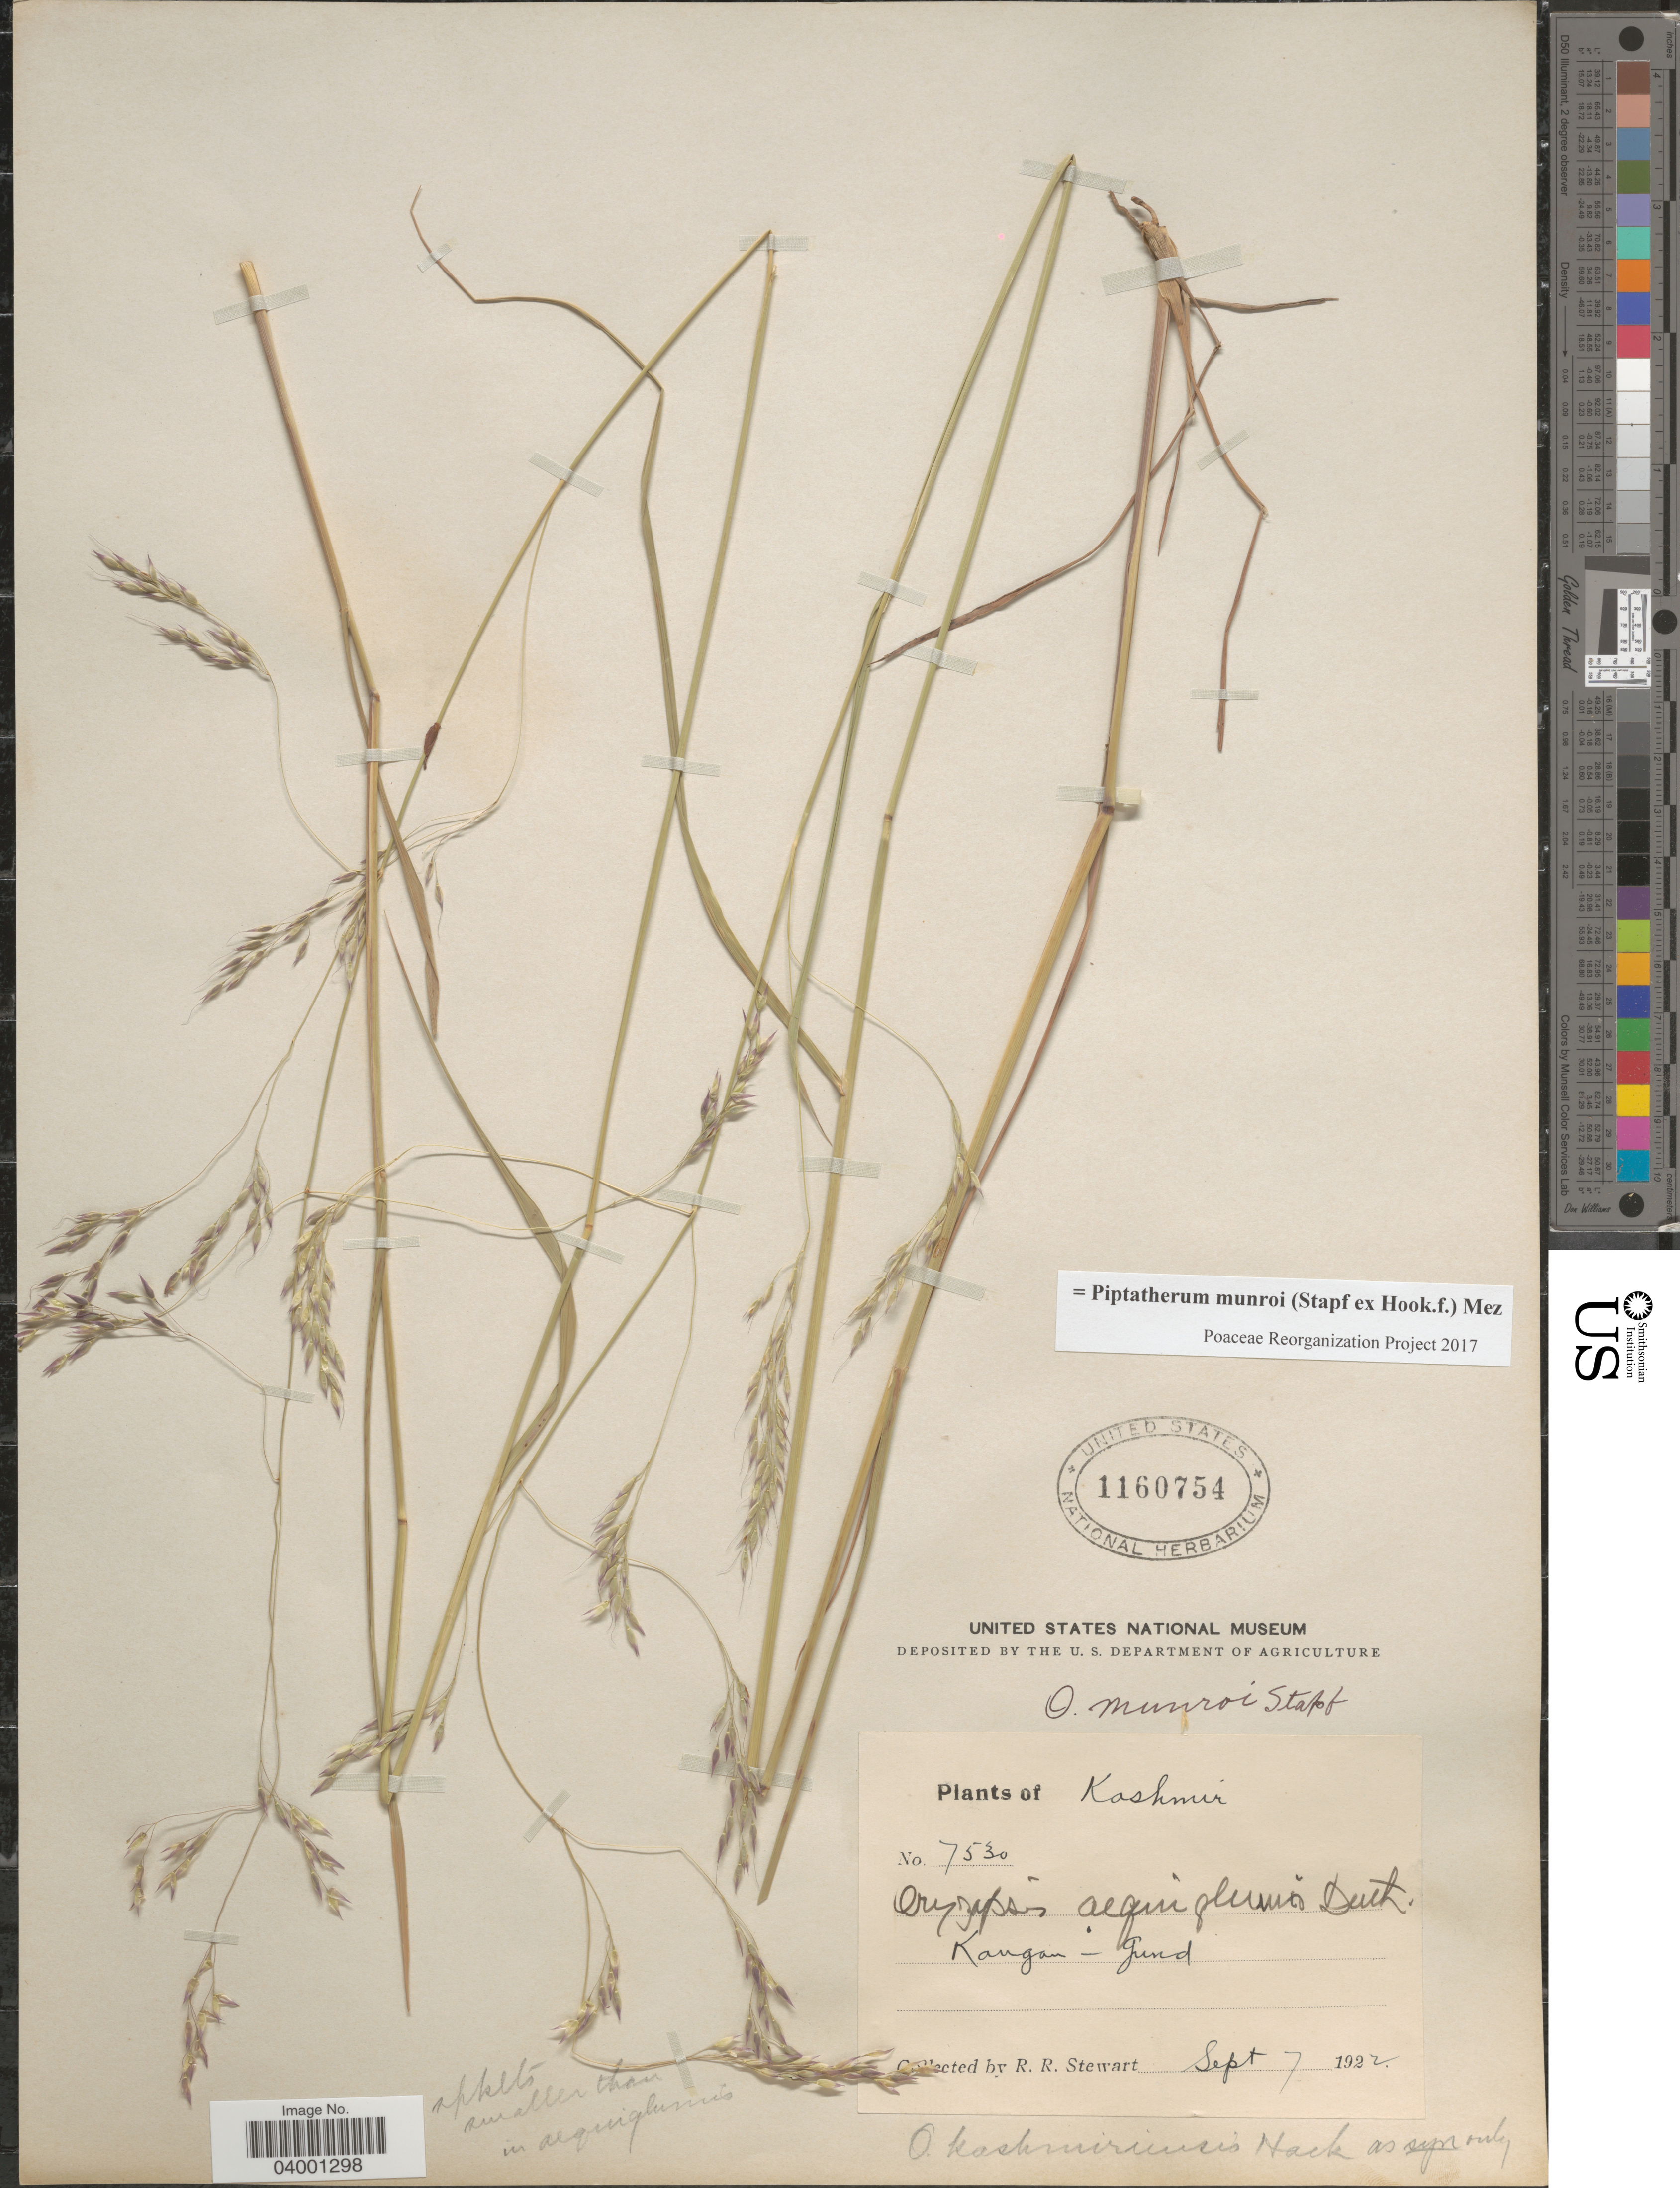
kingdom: Plantae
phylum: Tracheophyta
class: Liliopsida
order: Poales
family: Poaceae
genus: Piptatherum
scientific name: Piptatherum munroi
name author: (Stapf) Mez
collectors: R. Stewart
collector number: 7530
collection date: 1922-09-07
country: India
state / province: Jammu and Kashmir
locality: Kashmir. Kangan - Gund.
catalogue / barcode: US 1160754